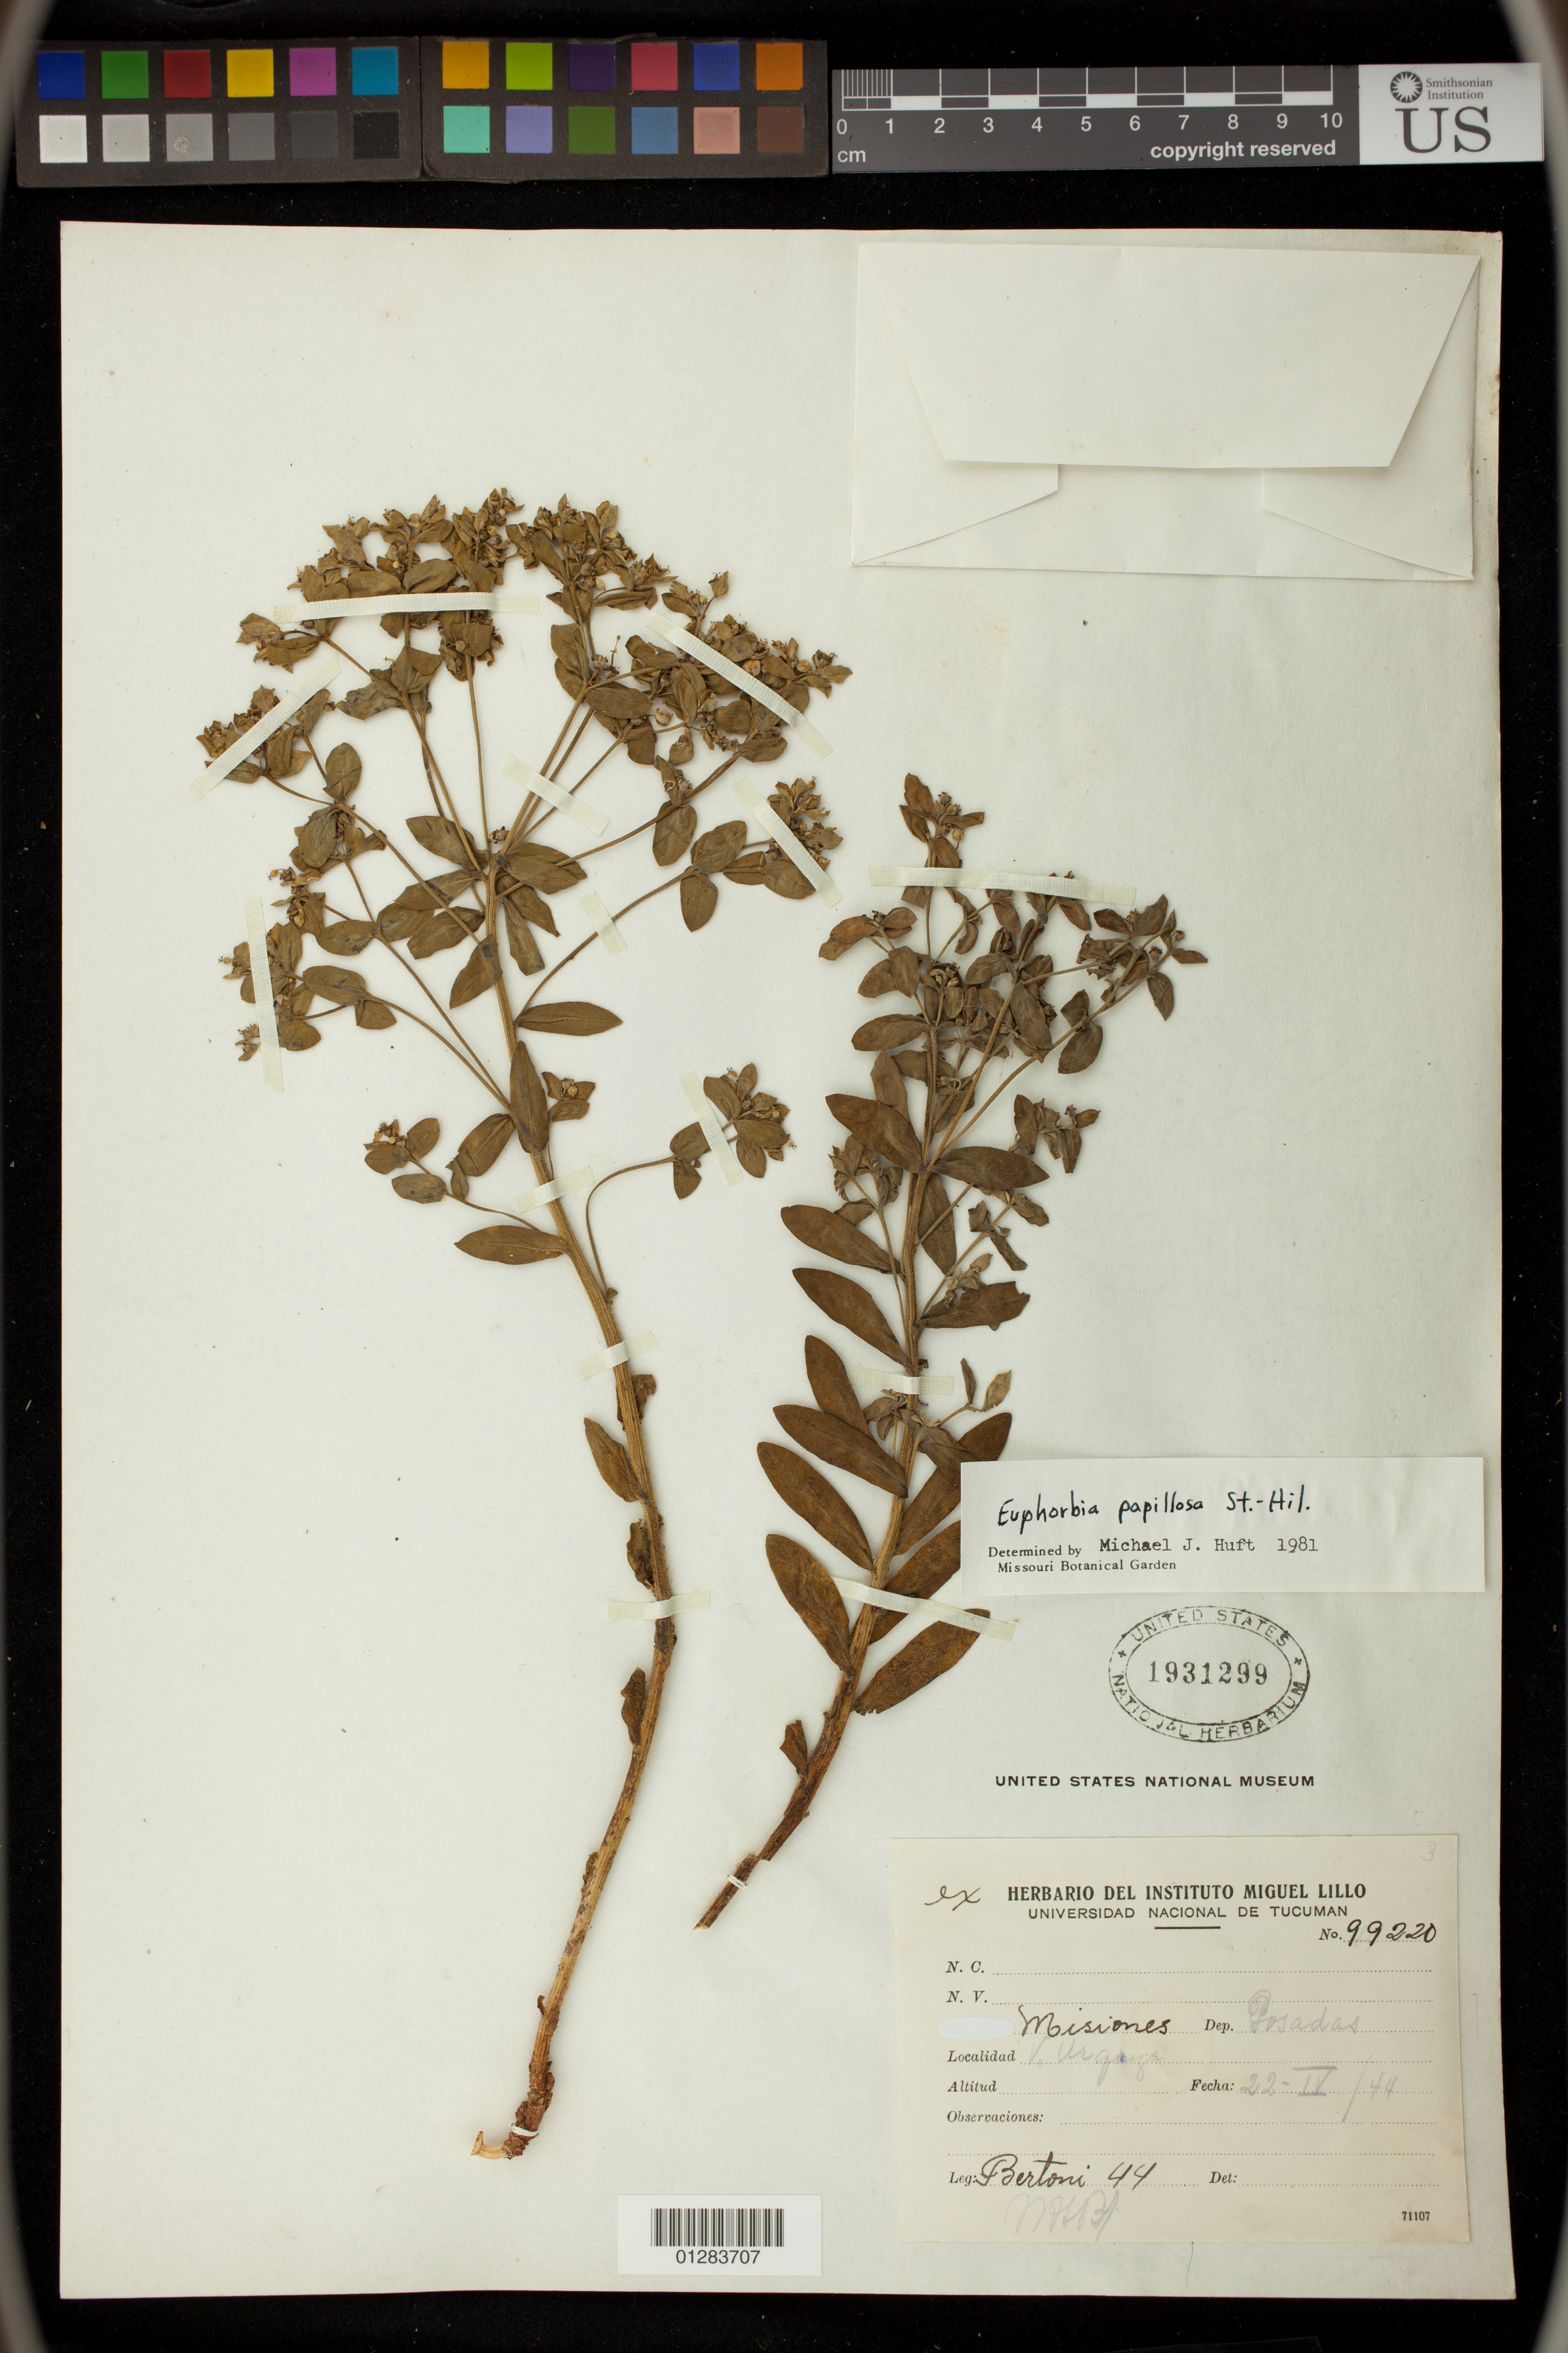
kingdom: Plantae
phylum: Tracheophyta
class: Magnoliopsida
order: Malpighiales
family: Euphorbiaceae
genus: Euphorbia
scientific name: Euphorbia papillosa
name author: A. St.-Hil.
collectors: -- Bertoni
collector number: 99220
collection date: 1944-04-22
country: Argentina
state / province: Misiones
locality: Posadas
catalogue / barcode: US 1931299